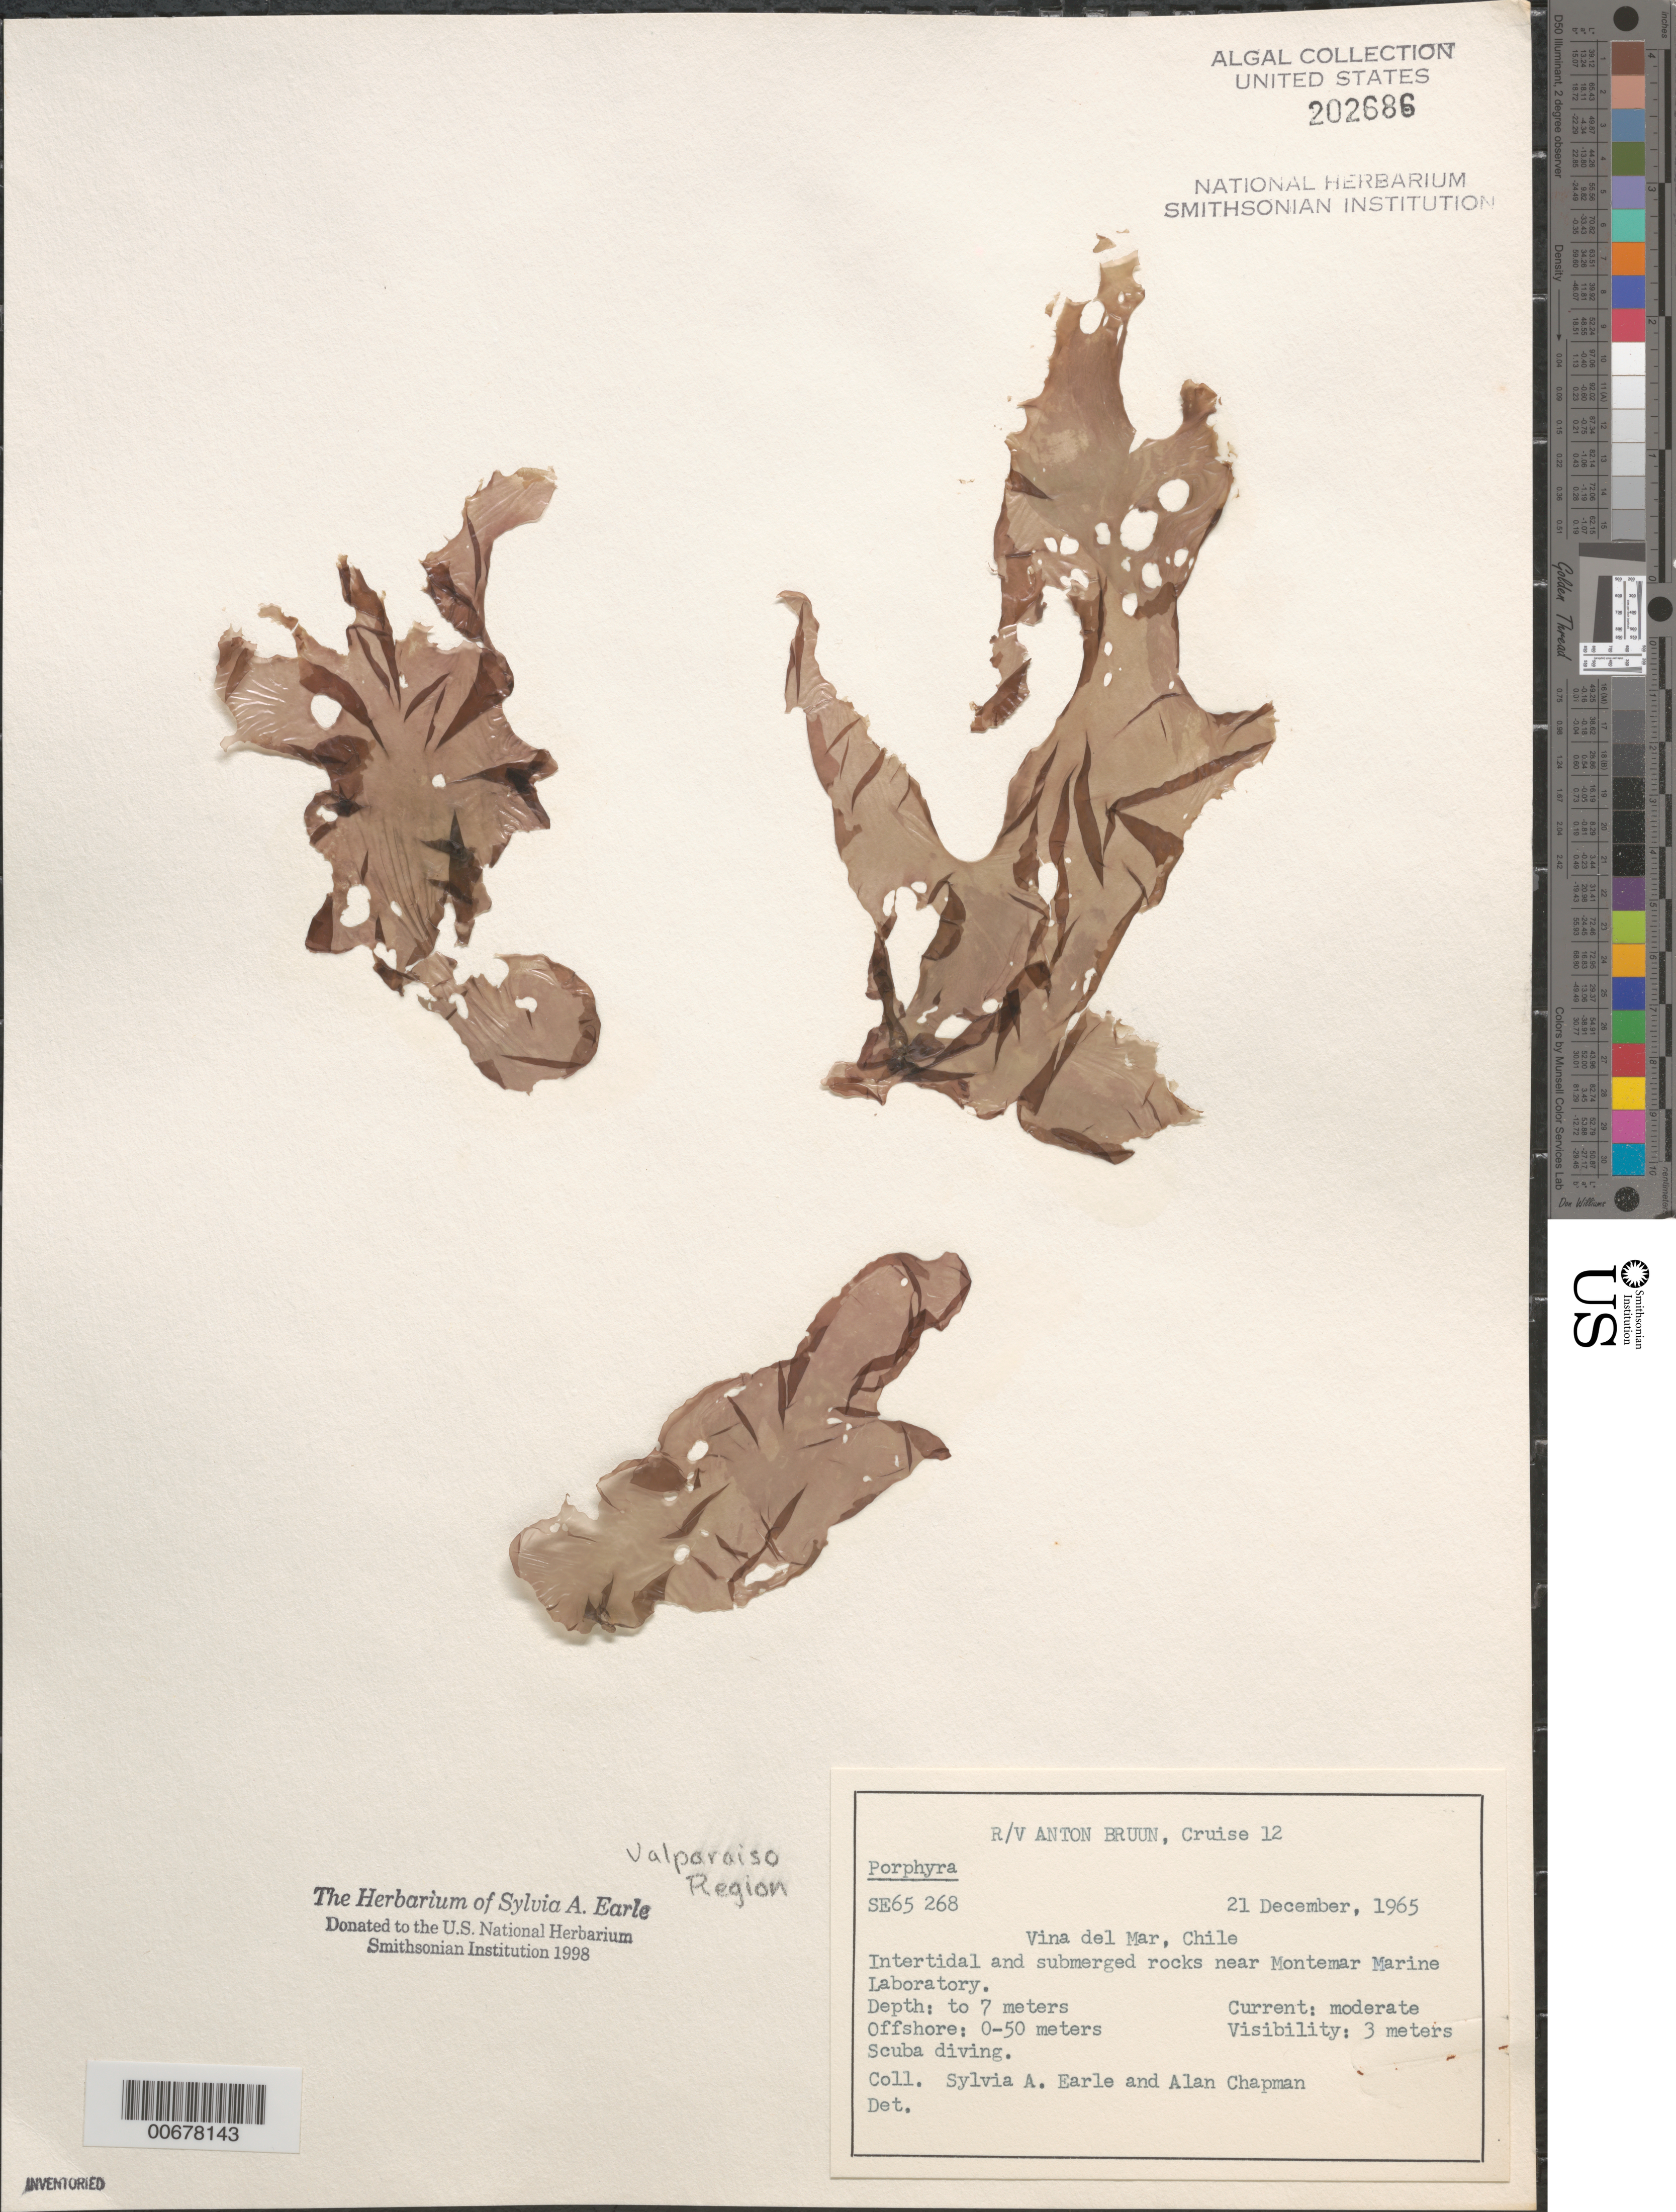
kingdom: Plantae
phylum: Rhodophyta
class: Bangiophyceae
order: Bangiales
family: Bangiaceae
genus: Porphyra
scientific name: Porphyra sp.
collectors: S. A. Earle & A. Chapman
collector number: SE 65268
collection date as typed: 21 Dec 1965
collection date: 1965-12-21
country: Chile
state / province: Valparaíso (V)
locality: Vina del Mar, near Montemar Marine Laboratory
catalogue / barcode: US 202686